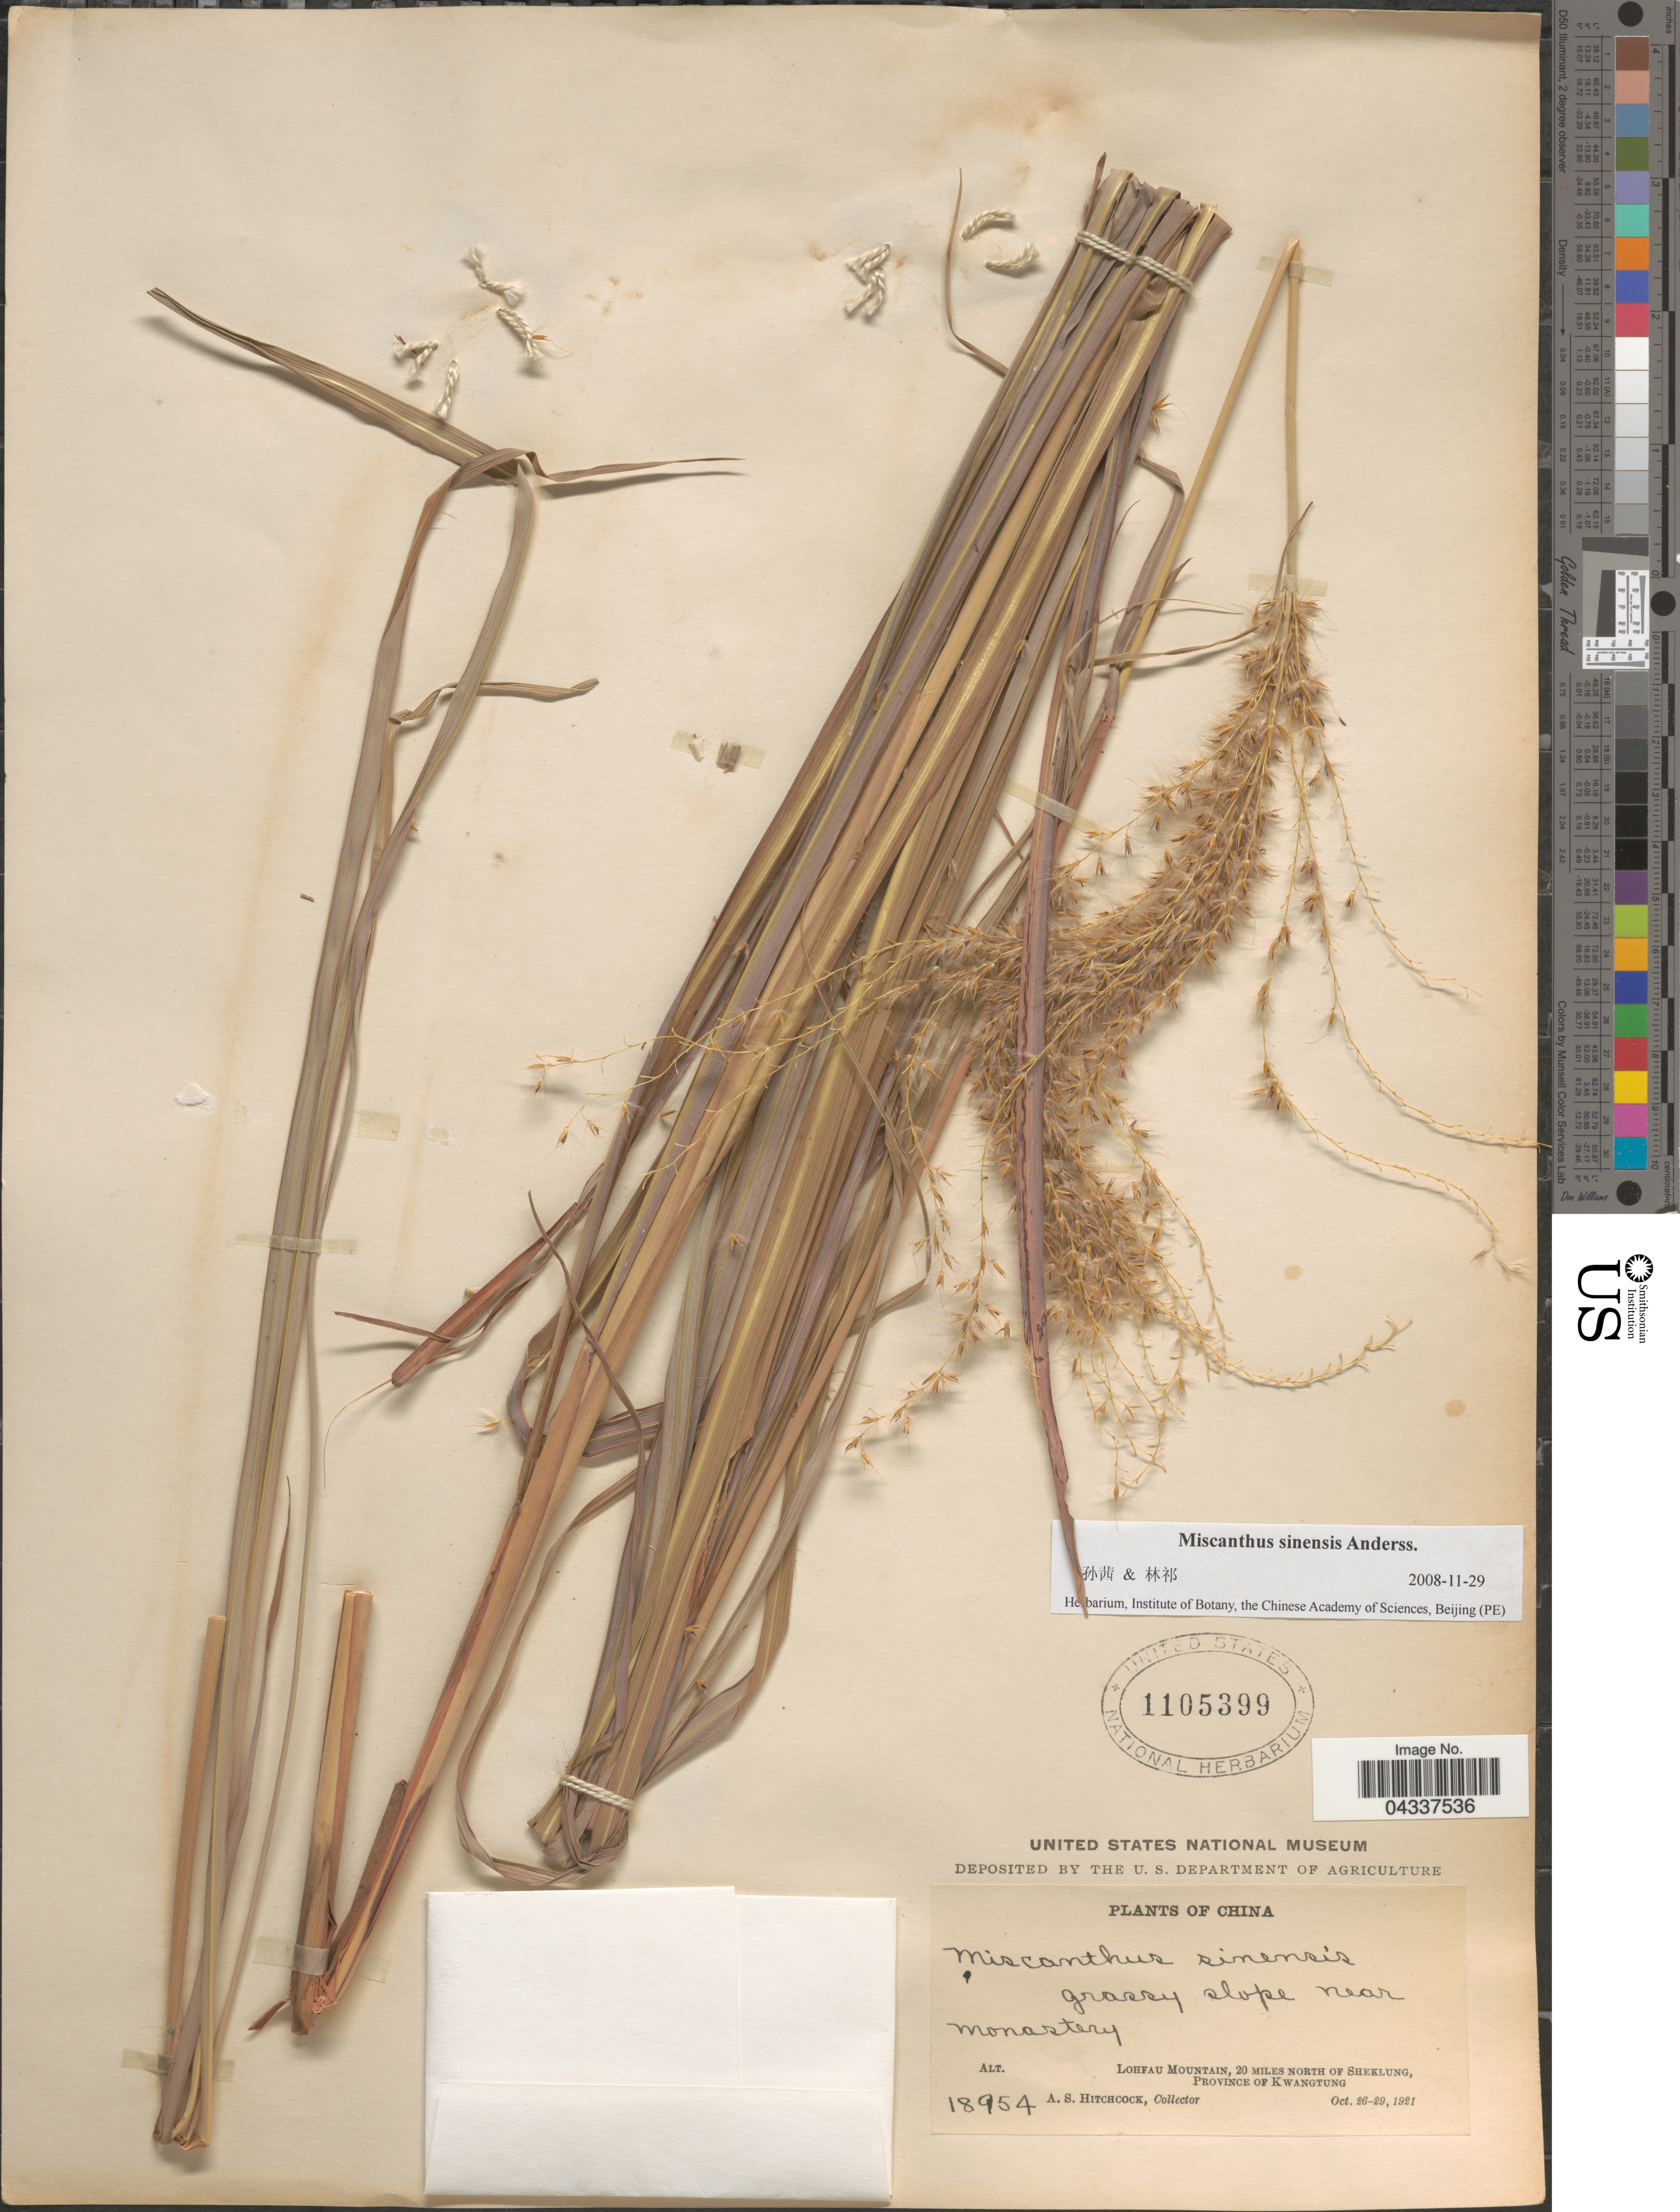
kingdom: Plantae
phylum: Tracheophyta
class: Liliopsida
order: Poales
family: Poaceae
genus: Miscanthus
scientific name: Miscanthus sinensis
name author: Andersson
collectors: A. S. Hitchcock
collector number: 18954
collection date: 1921-10-26/1921-10-29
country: China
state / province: Guangdong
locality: Grassy slope near monastery. Lohfau Mountain, 20 miles north of Sheklung, Province of Kwangtung.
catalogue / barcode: US 1105399